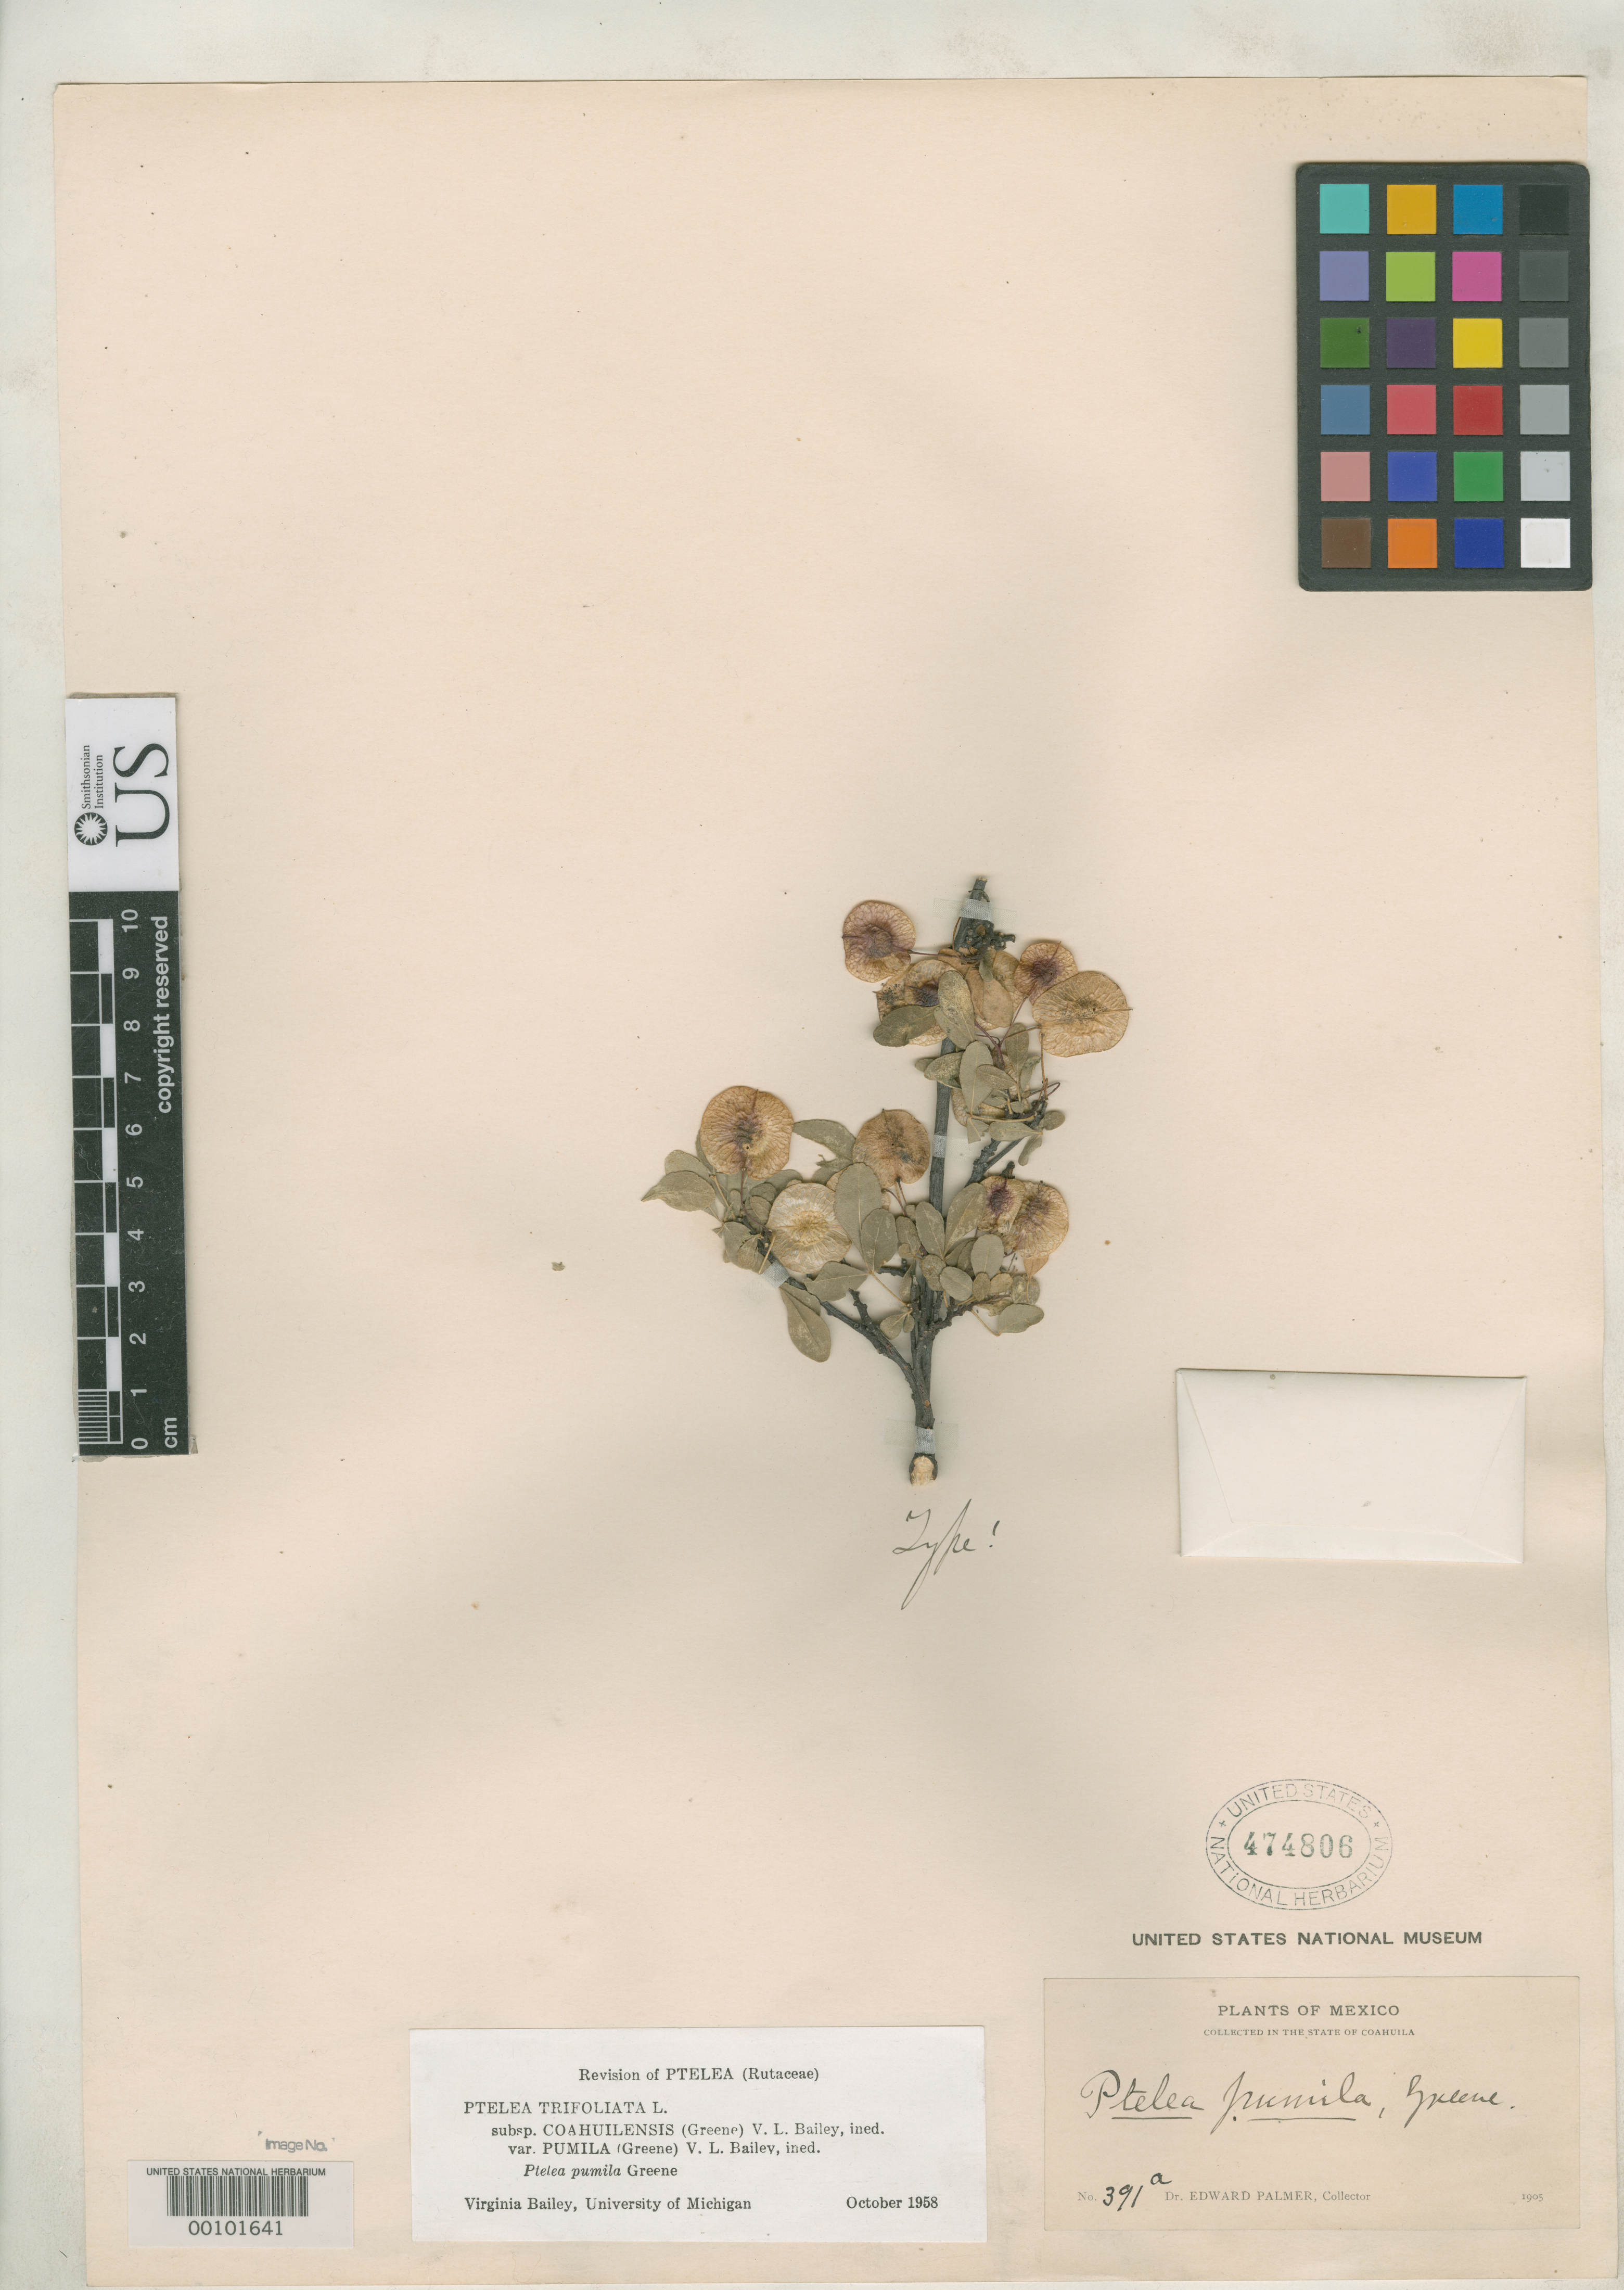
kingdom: Plantae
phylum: Tracheophyta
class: Magnoliopsida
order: Sapindales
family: Rutaceae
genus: Ptelea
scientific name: Ptelea pumila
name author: Greene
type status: Holotype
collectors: E. Palmer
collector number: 391 a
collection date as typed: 1905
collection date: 1905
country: Mexico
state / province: Coahuila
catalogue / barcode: US 474806